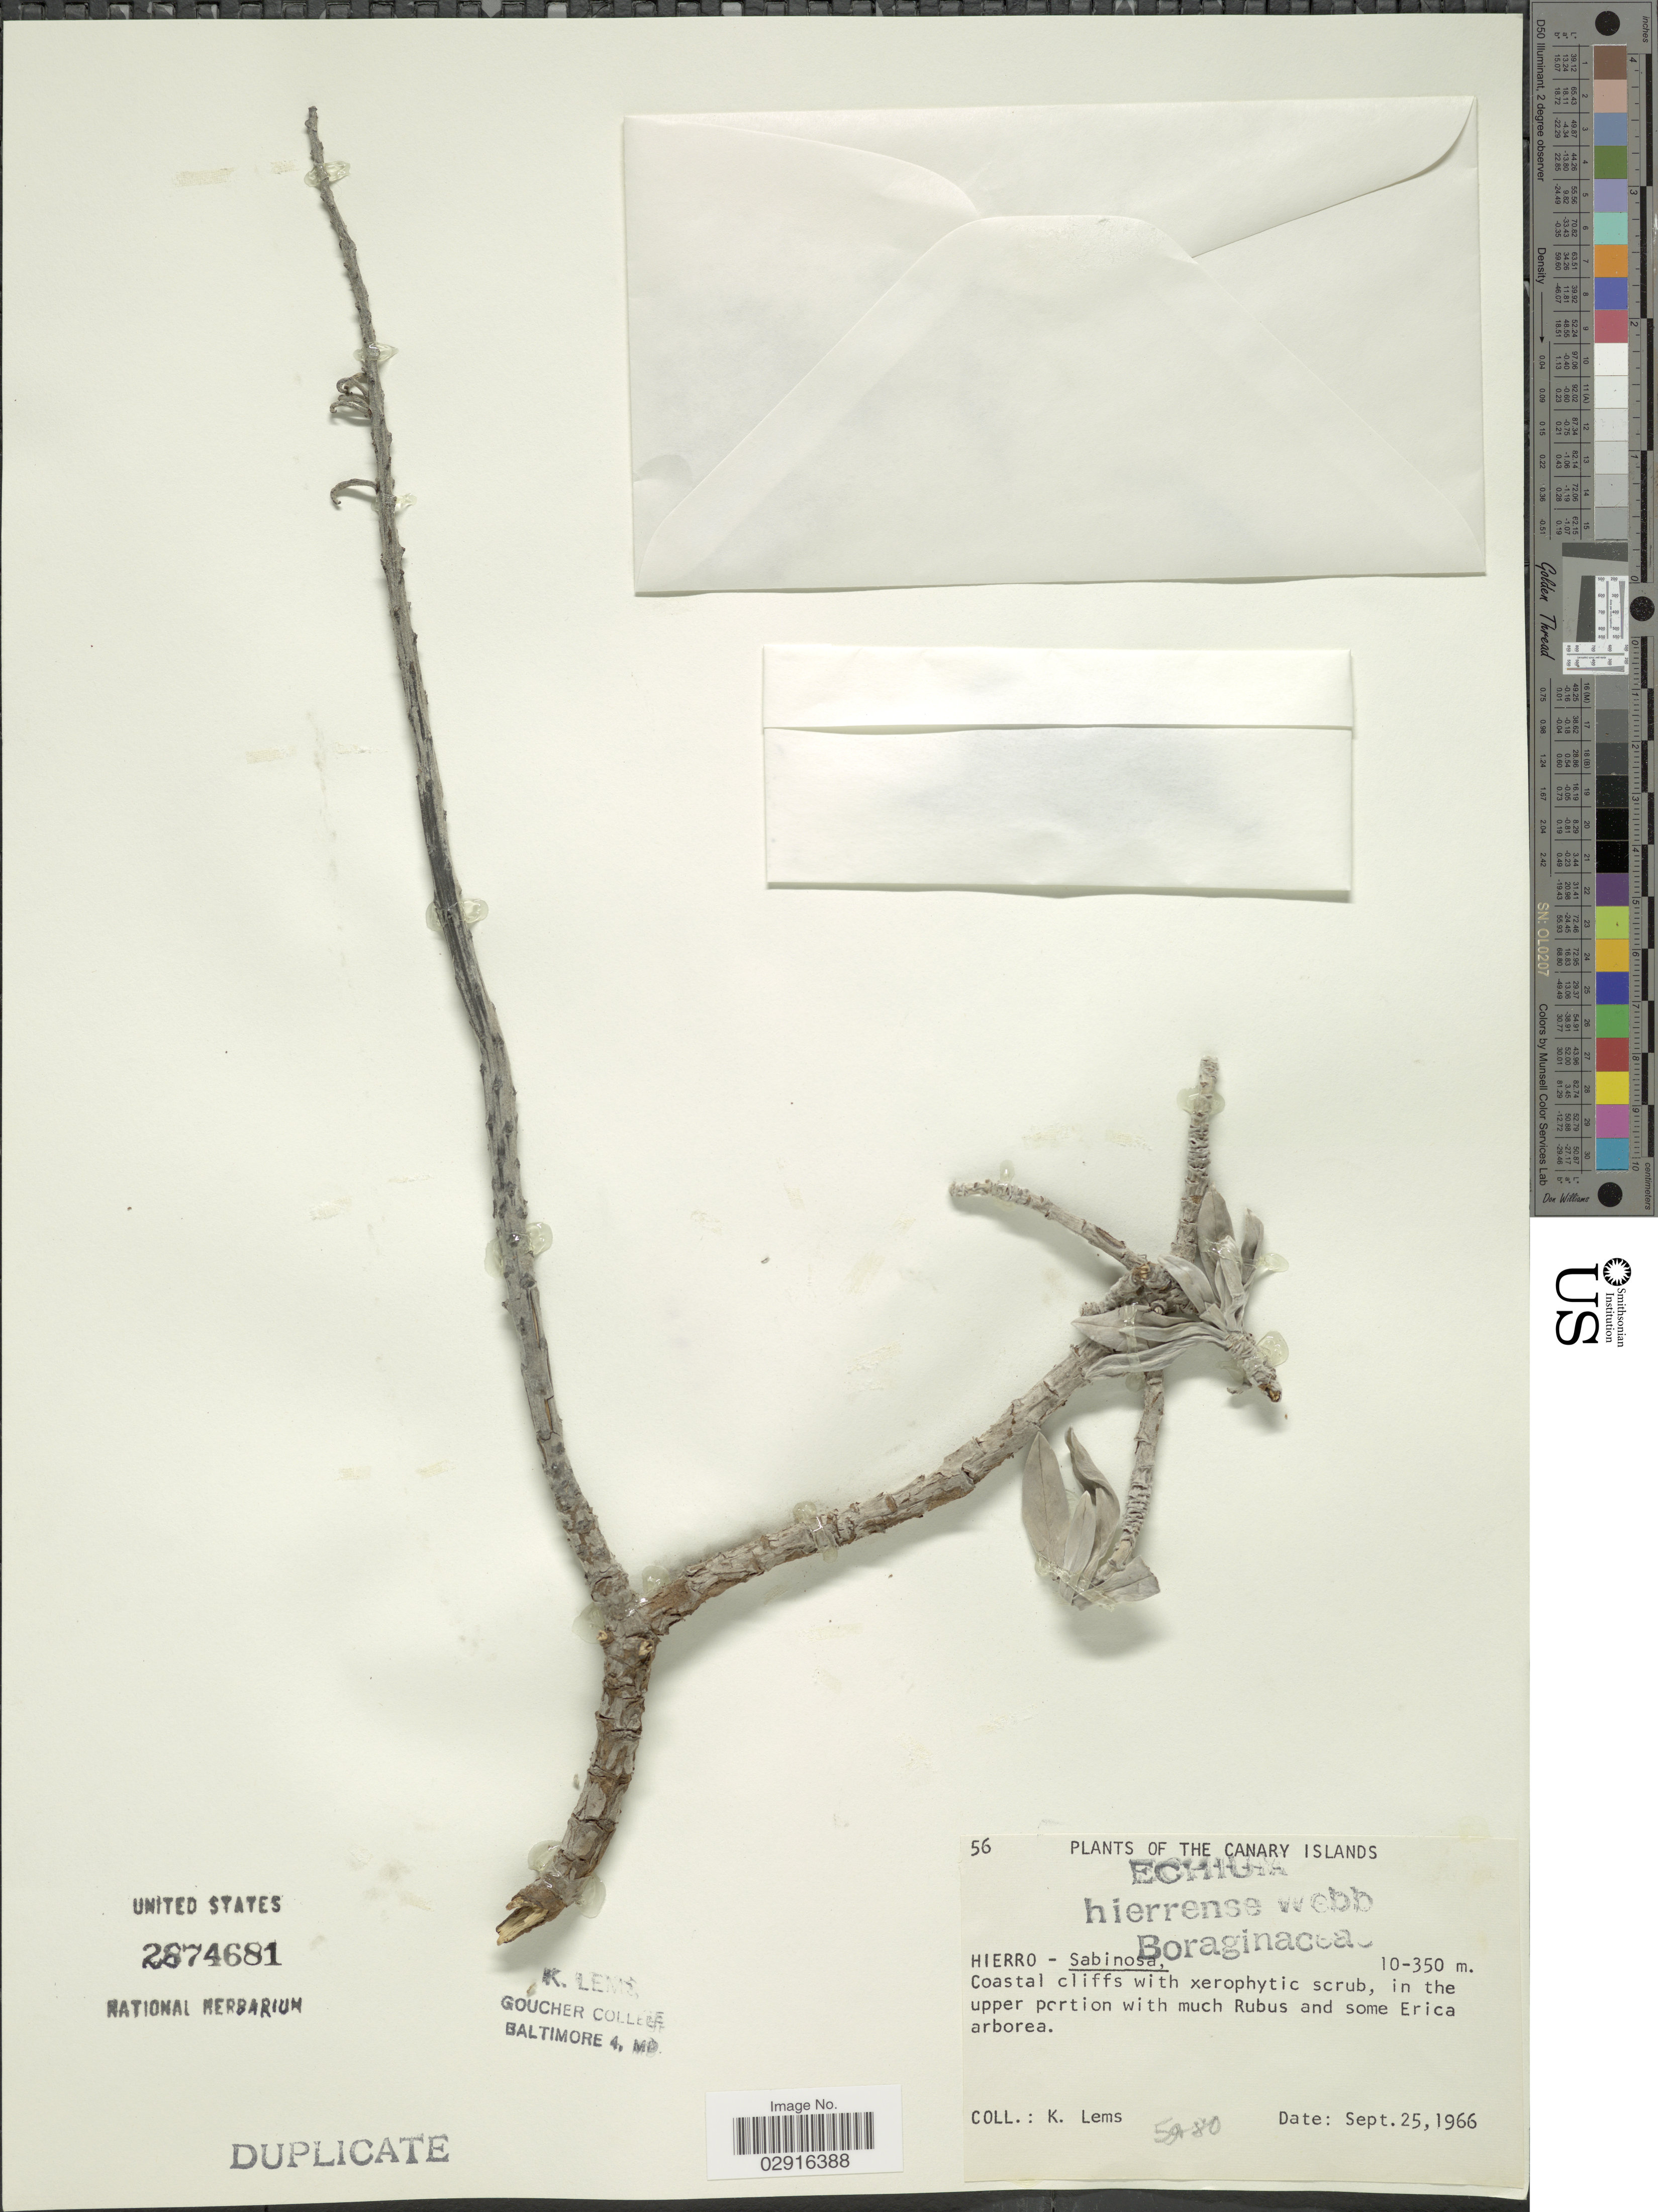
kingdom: Plantae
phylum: Tracheophyta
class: Magnoliopsida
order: Boraginales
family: Boraginaceae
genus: Echium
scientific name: Echium hierrense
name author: Webb ex Bolle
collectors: K. Lems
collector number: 5980*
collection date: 1966-09-25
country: Spain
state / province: Canarias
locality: Canary Islands. Hierro - Sabinosa.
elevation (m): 10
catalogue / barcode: US 2874681